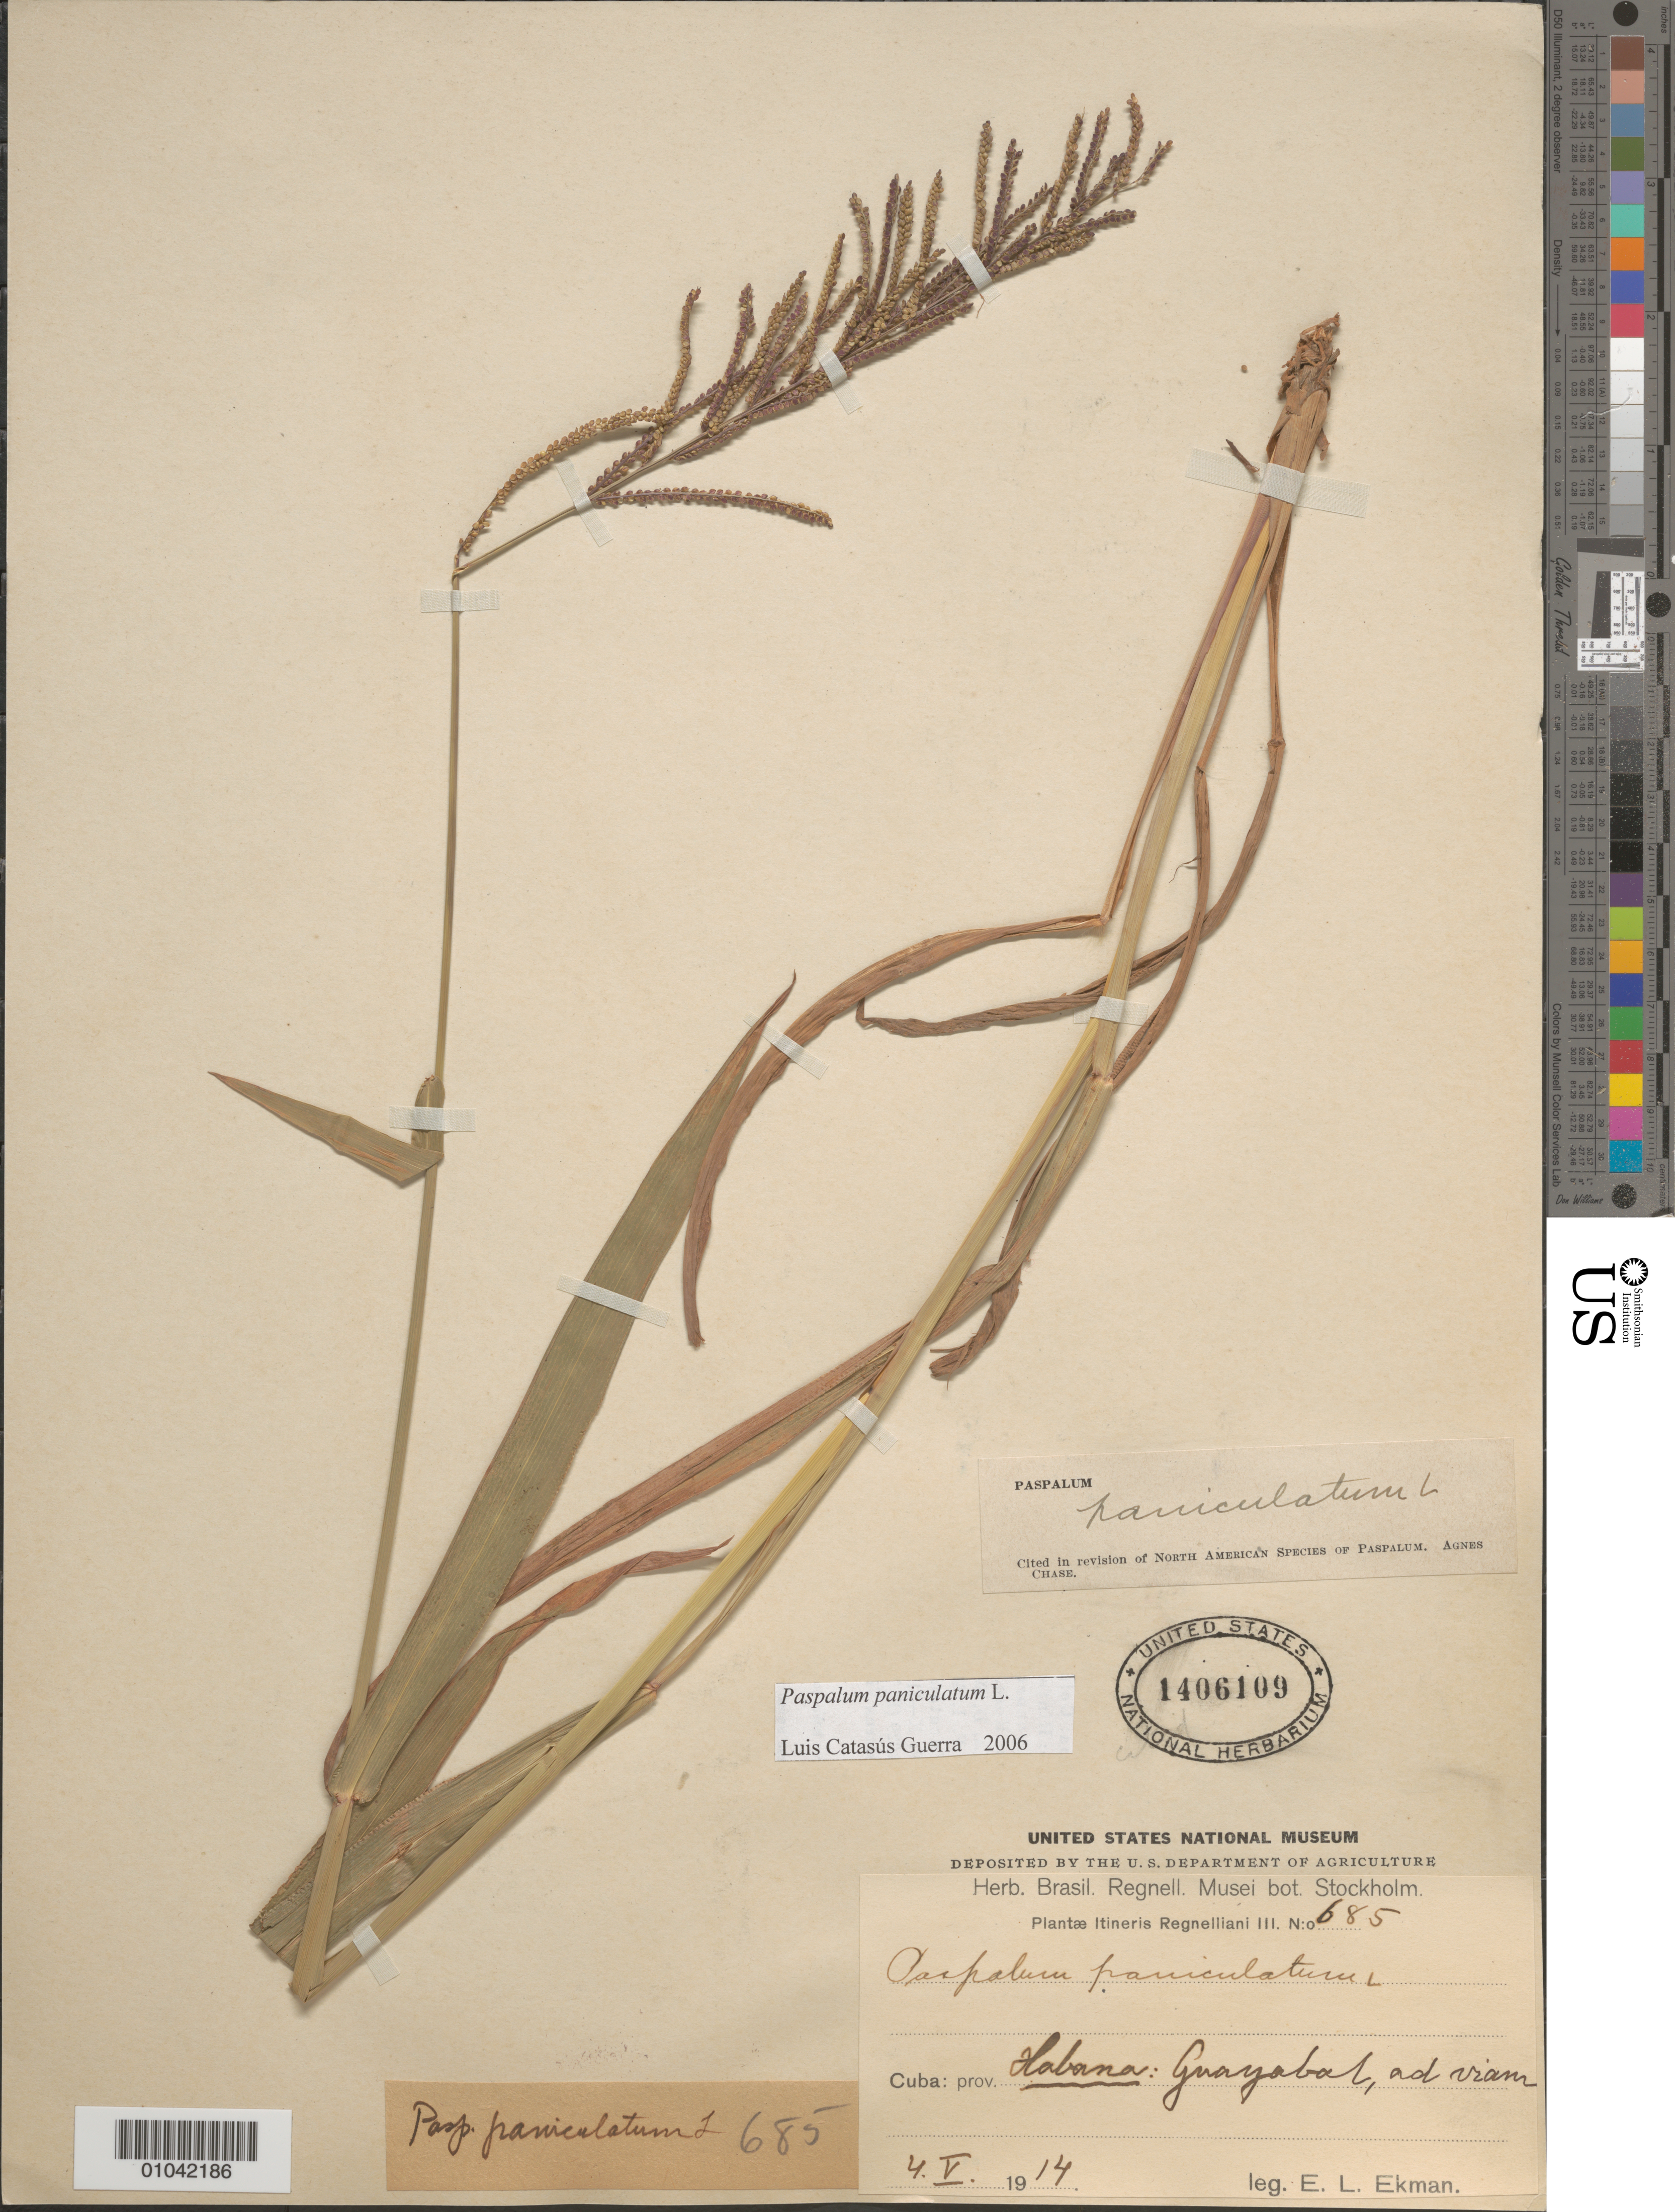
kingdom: Plantae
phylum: Tracheophyta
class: Liliopsida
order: Poales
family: Poaceae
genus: Paspalum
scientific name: Paspalum paniculatum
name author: L.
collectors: E. L. Ekman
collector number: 685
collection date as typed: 04 May 1914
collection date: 1914-05-04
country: Cuba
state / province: La Habana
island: Cuba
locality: Guayabo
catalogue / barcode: US 1406109